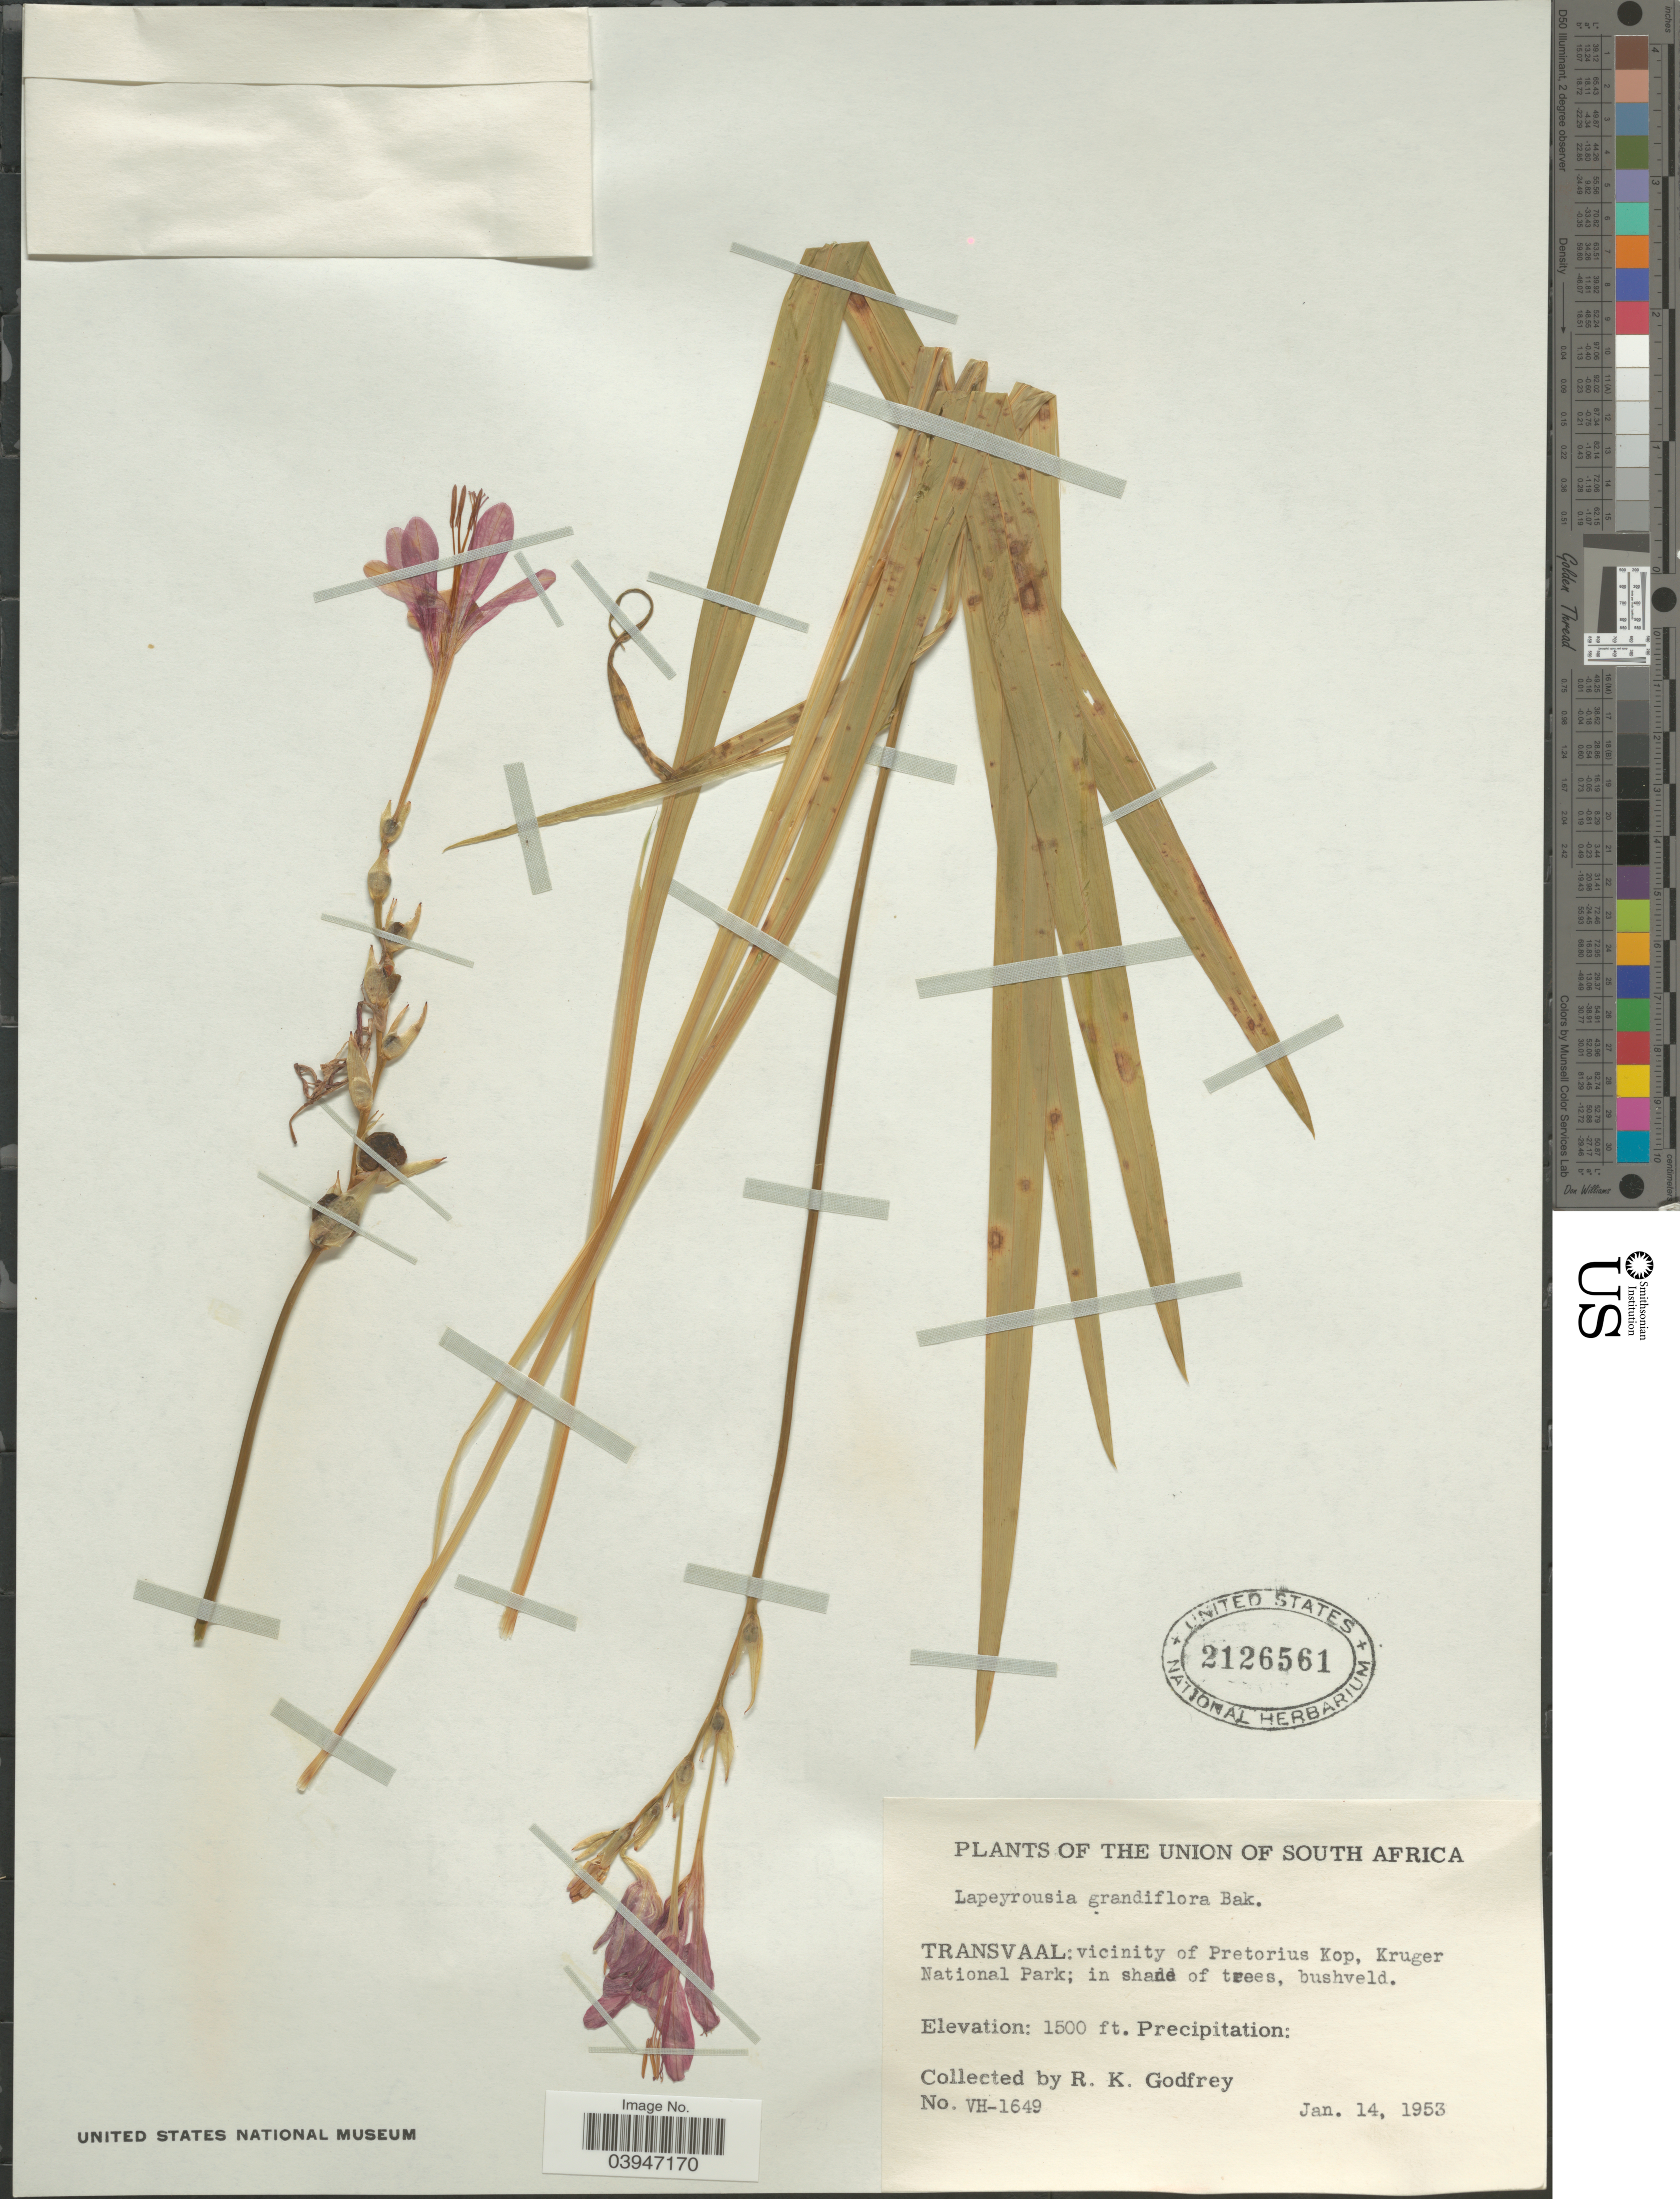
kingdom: Plantae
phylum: Tracheophyta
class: Liliopsida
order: Asparagales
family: Iridaceae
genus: Lapeirousia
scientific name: Lapeirousia grandiflora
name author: Jacq.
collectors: R. K. Godfrey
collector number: VH-1649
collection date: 1953-01-14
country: South Africa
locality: The Union of South Africa. Transvaal: vicinity of Pretorius Kop, Kruger National Park.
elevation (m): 457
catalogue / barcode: US 2126561